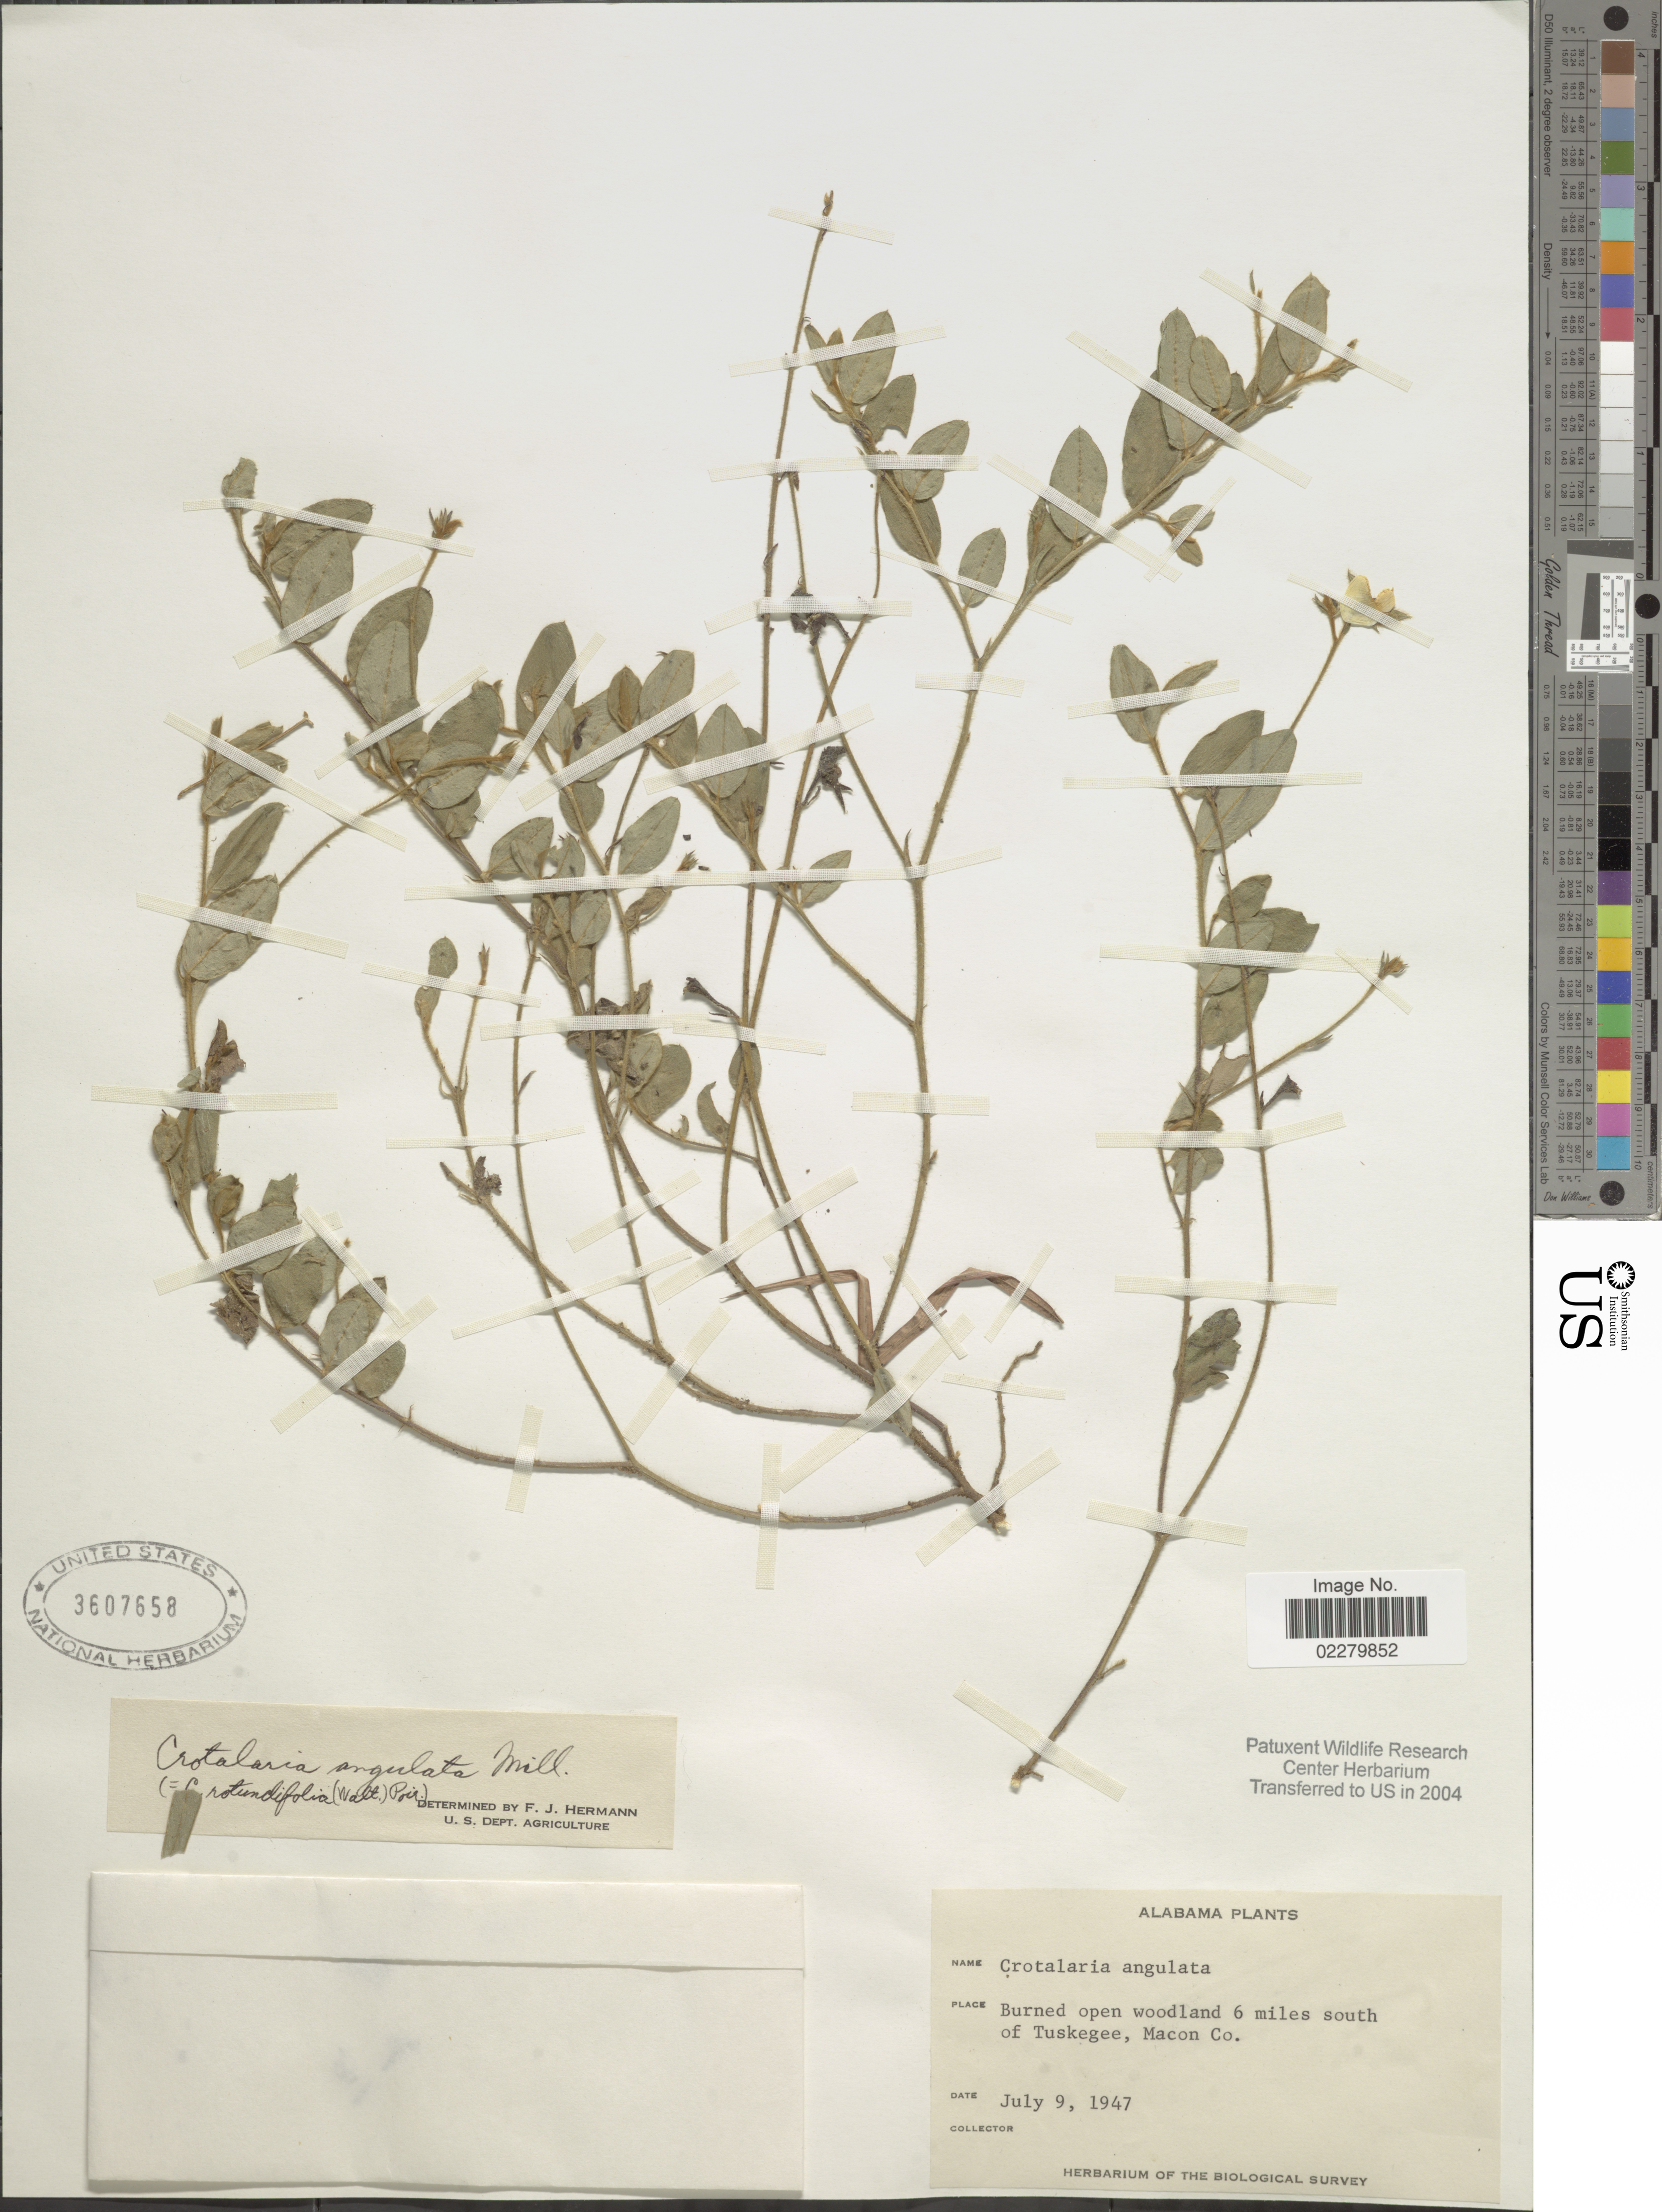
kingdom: Plantae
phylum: Tracheophyta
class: Magnoliopsida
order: Fabales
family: Fabaceae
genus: Crotalaria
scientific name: Crotalaria rotundifolia var. vulgaris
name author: Windler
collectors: ex herb. of the Biological Survey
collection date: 1947-07-09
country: United States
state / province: Alabama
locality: Burned open woodland 6 miles south of Tuskegee, Macon Co.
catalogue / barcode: US 3607658